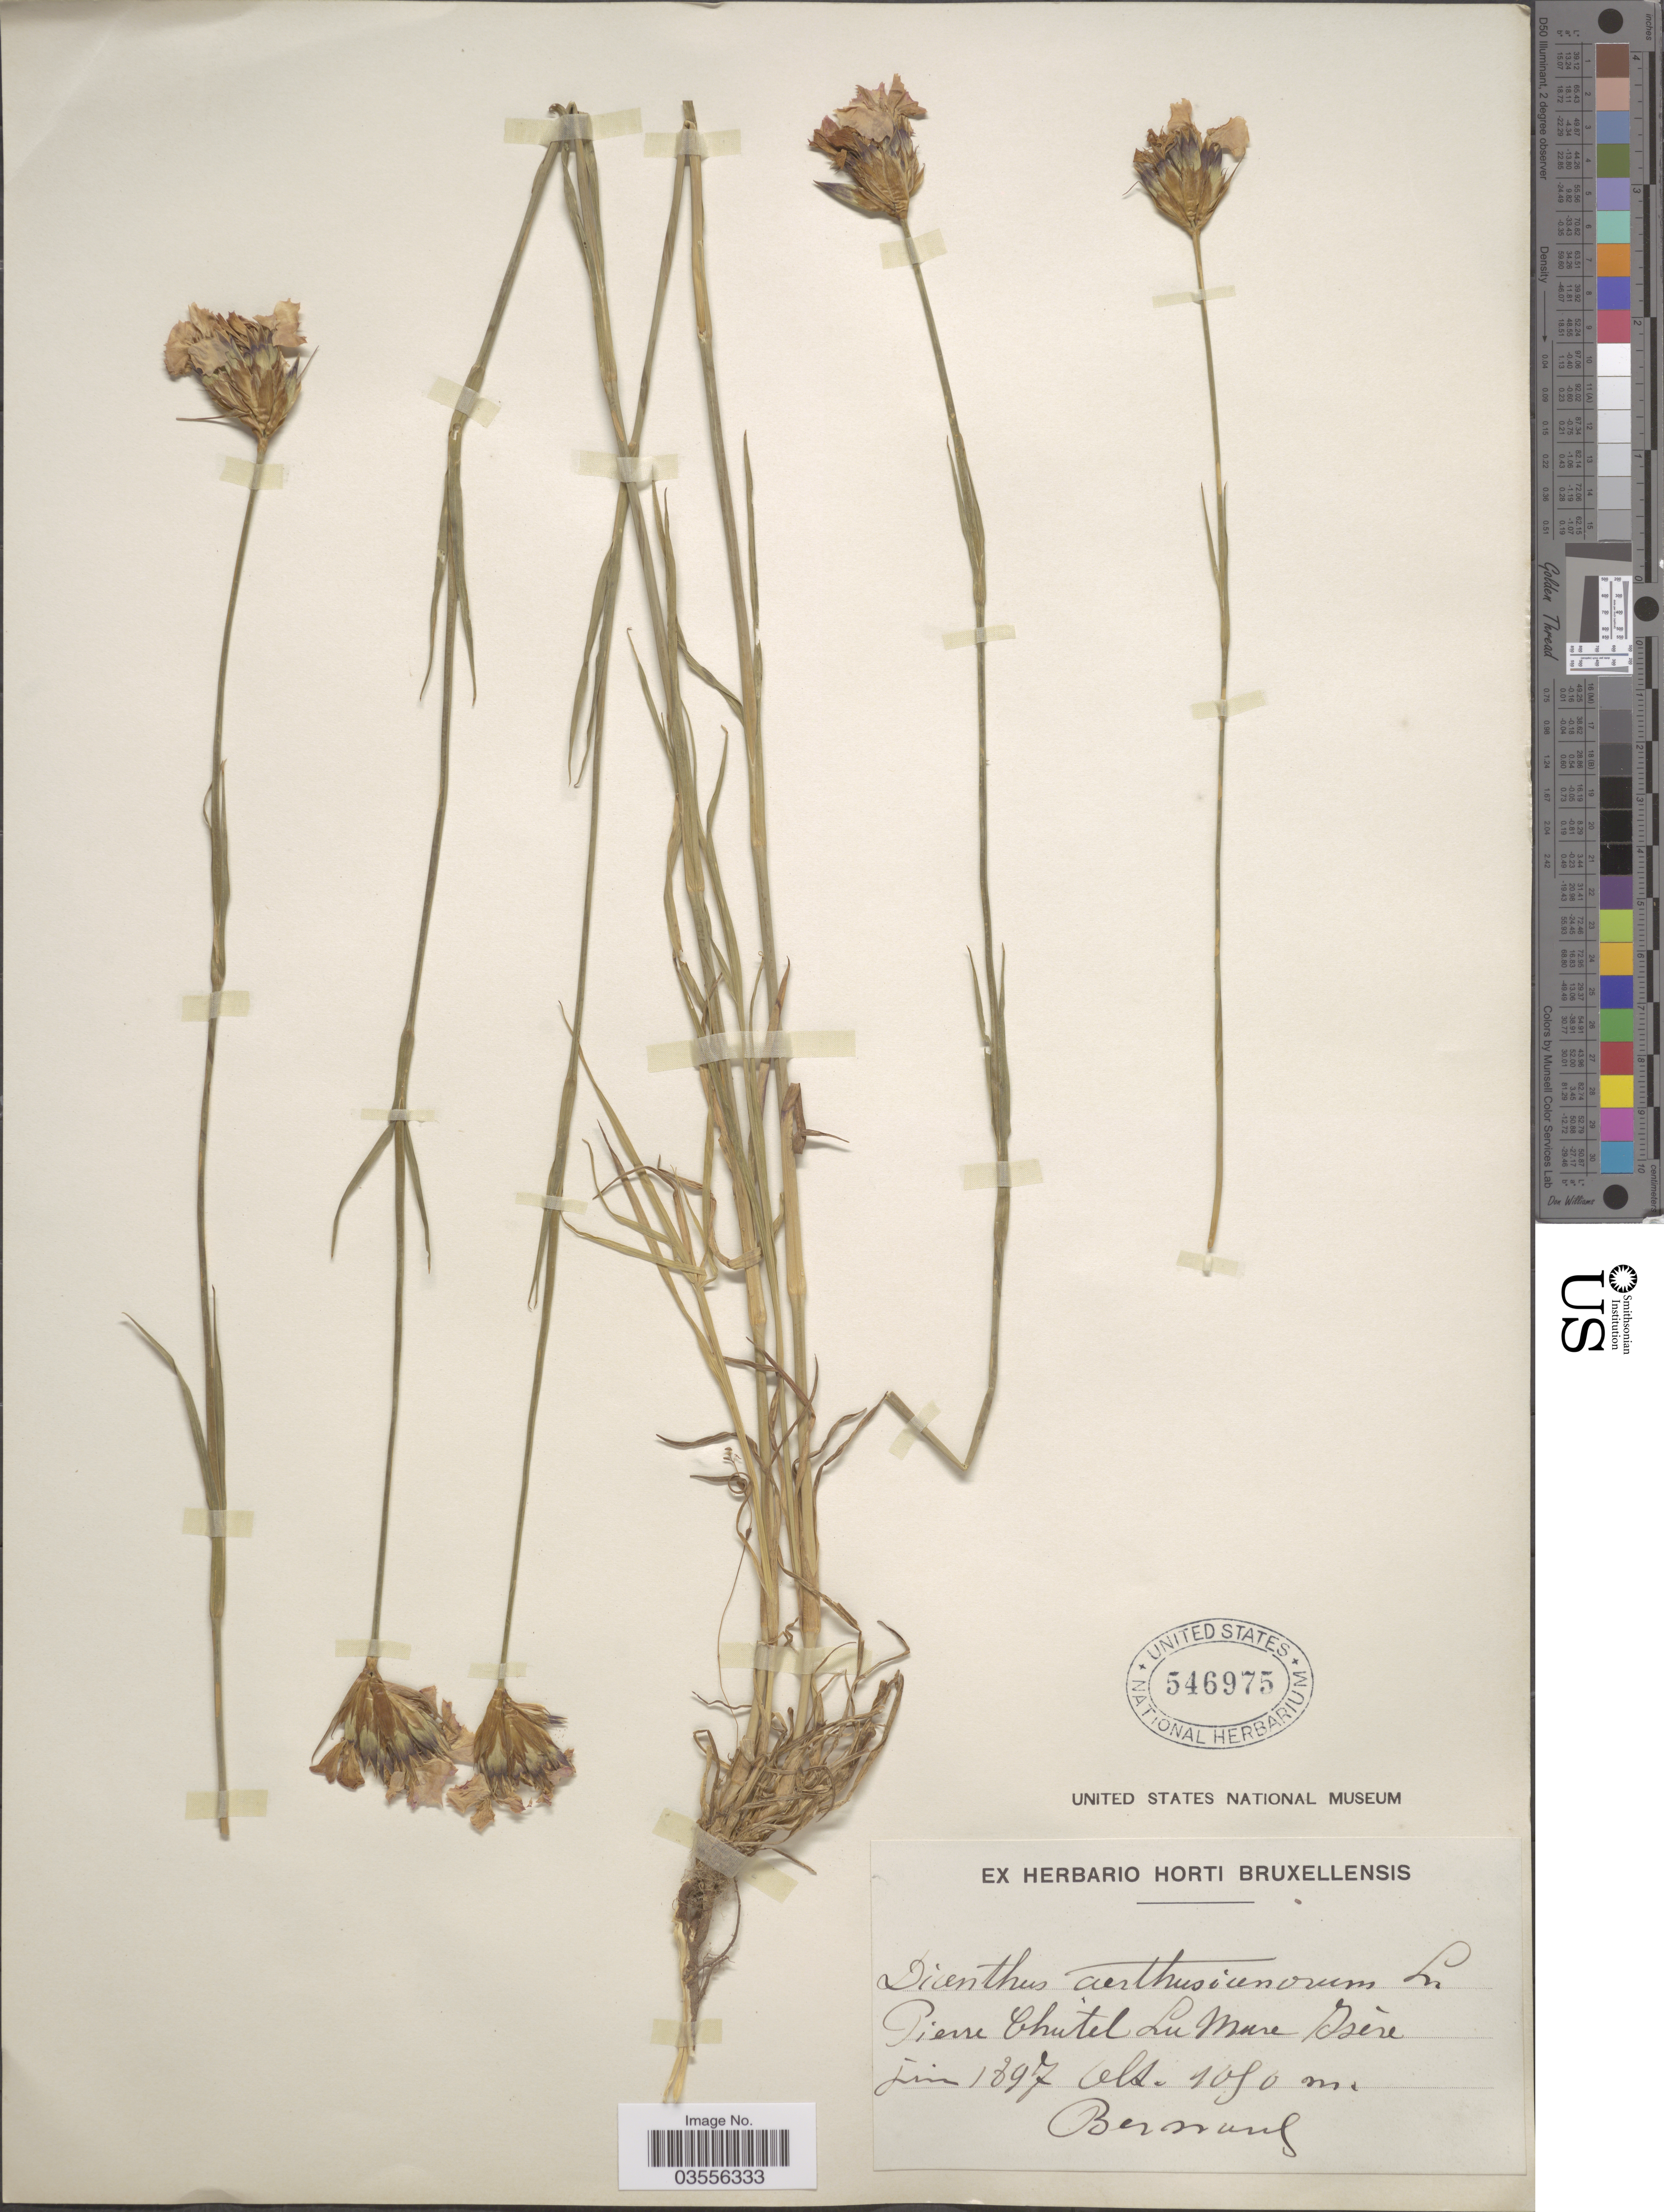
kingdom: Plantae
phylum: Tracheophyta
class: Magnoliopsida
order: Caryophyllales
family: Caryophyllaceae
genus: Dianthus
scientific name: Dianthus carthusianorum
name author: L.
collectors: -. Bernard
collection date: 1897-06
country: France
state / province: Auvergne-Rhône-Alpes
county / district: Isère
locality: Pierre Chutel [interpreted] La Mure Isére.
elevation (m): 1050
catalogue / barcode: US 546975